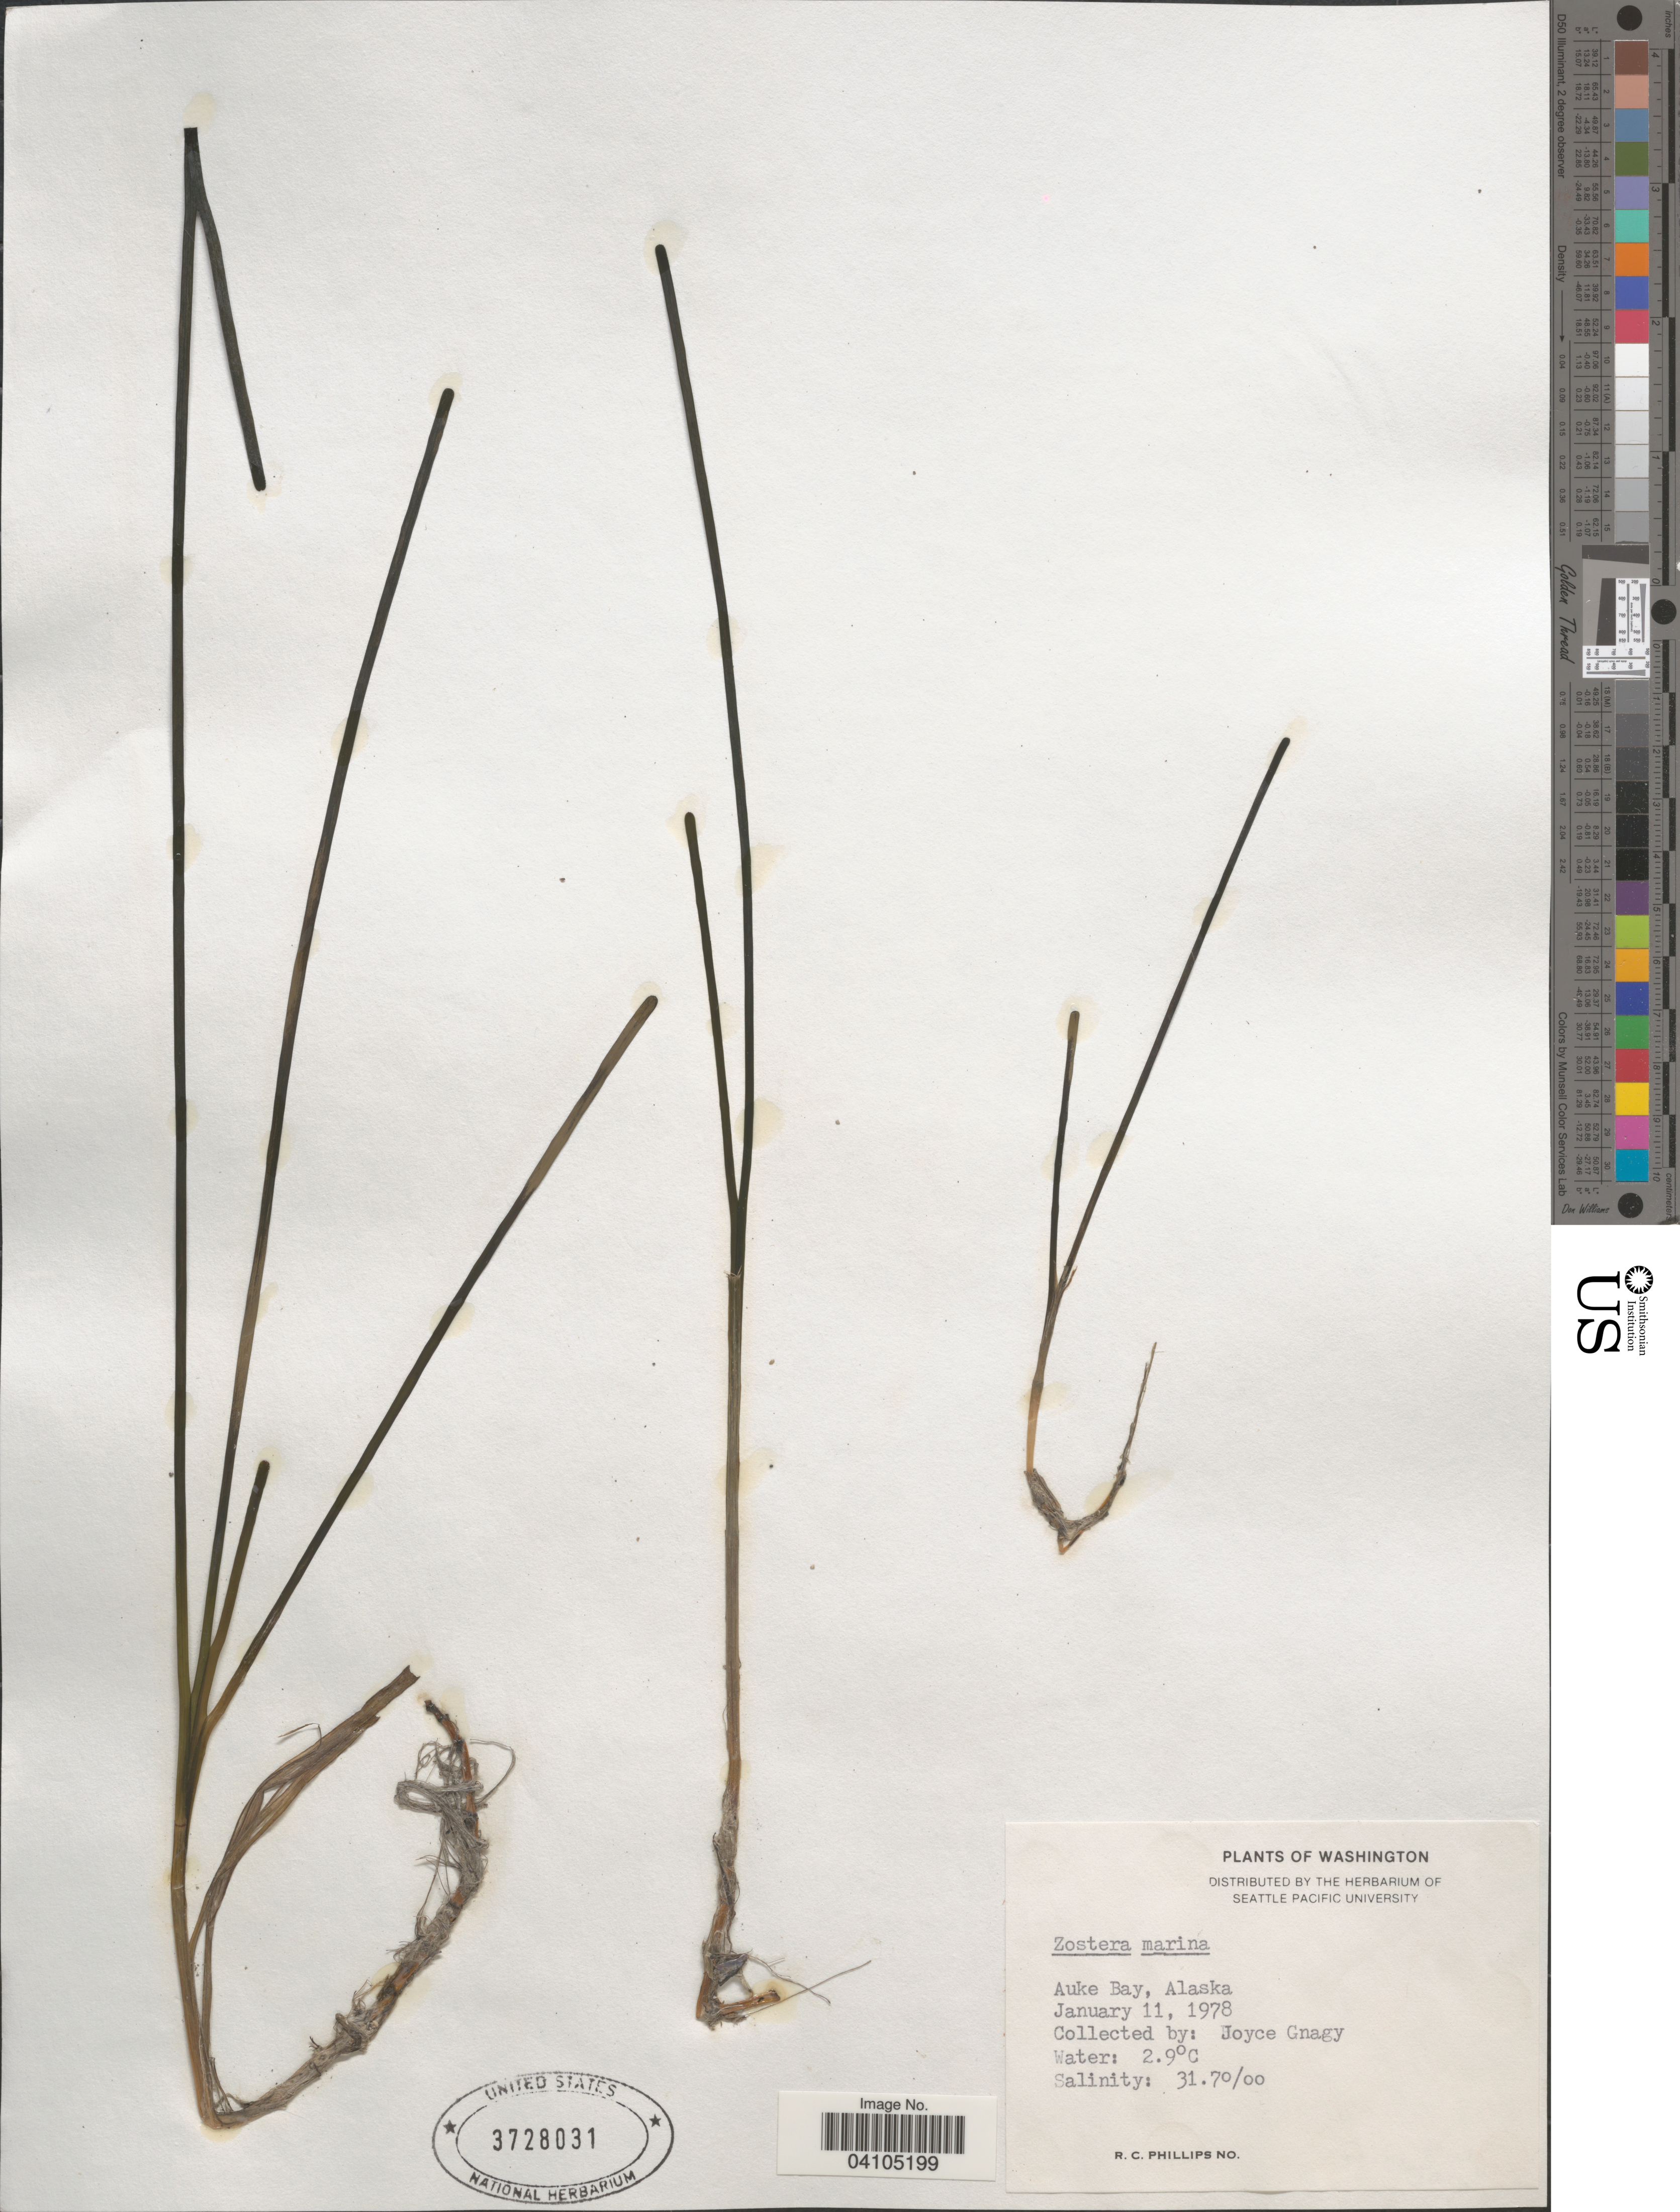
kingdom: Plantae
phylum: Tracheophyta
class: Liliopsida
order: Alismatales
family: Zosteraceae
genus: Zostera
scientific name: Zostera marina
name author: L.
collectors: J. Gnagy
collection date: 1978-01-11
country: United States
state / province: Alaska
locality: Auke Bay.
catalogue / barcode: US 3728031